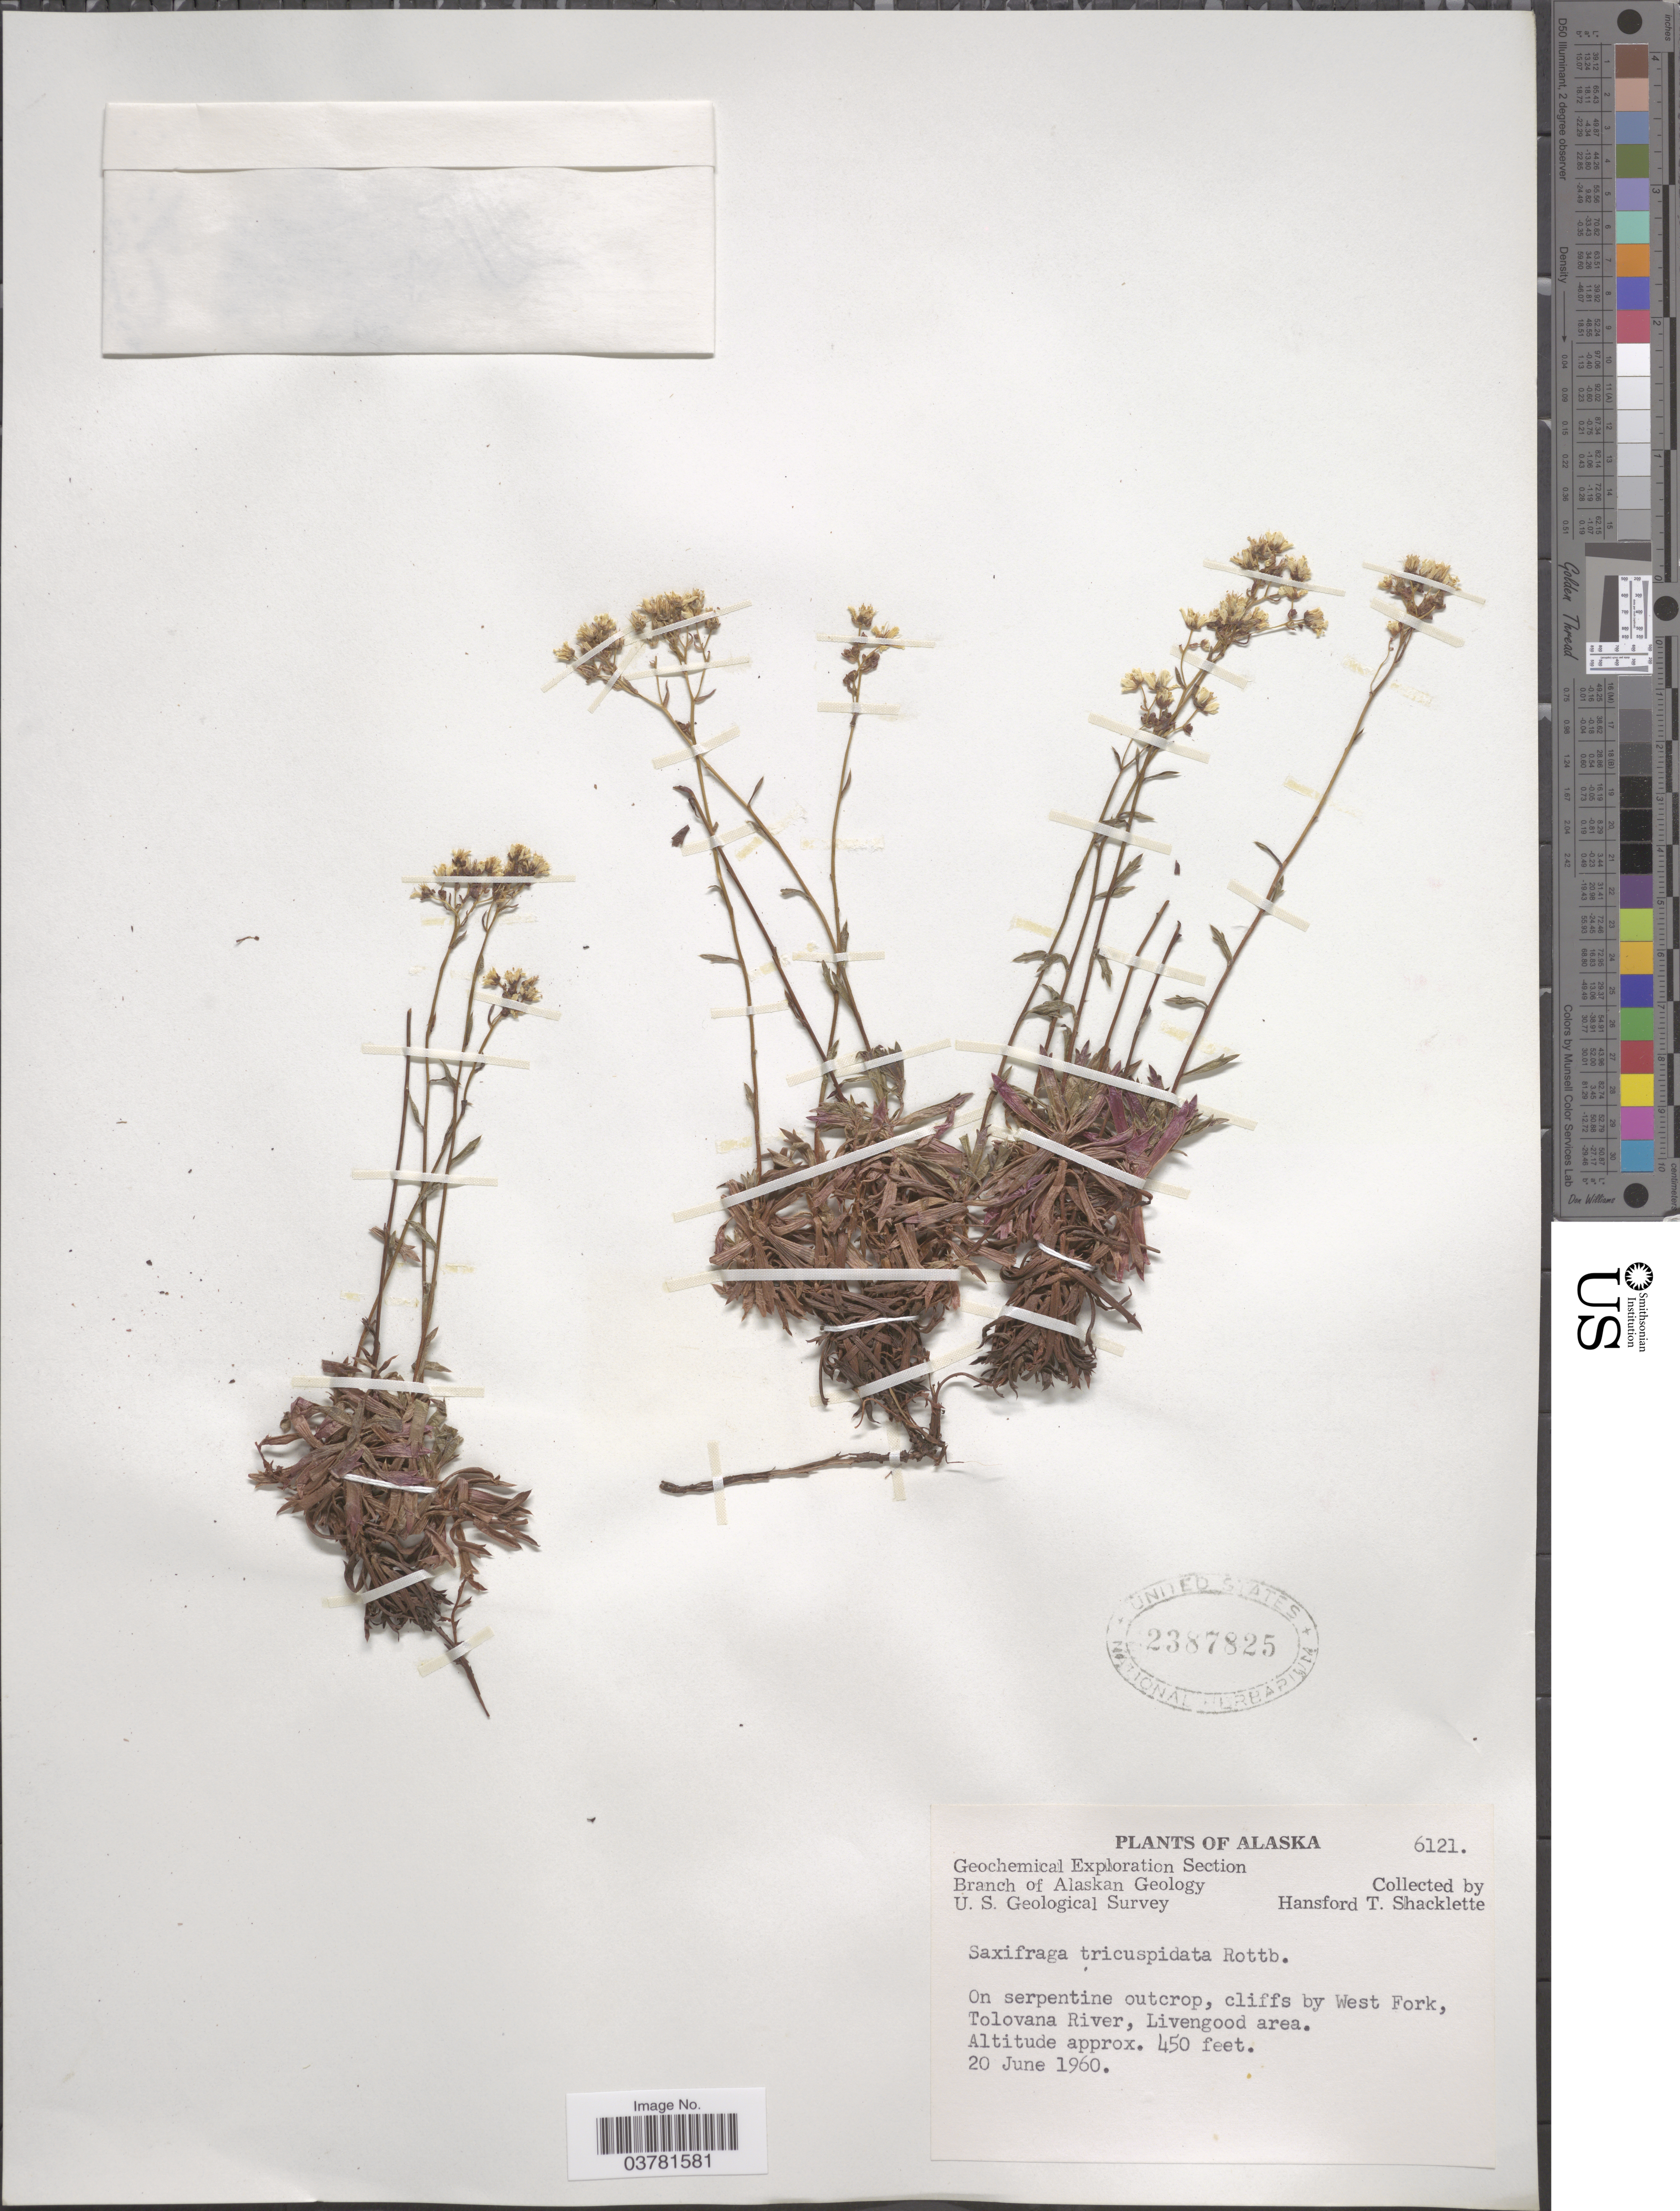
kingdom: Plantae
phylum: Tracheophyta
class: Magnoliopsida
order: Saxifragales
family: Saxifragaceae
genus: Saxifraga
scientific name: Saxifraga tricuspidata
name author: Rottb.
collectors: H. Shacklette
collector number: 6121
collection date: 1960-06-20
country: United States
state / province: Alaska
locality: Geochemical Exploration Section. U.S. Geological Survey. On serpentine outcrop, cliffs by West Fork, Tolovana River, Livengood area.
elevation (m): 137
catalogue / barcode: US 2387825